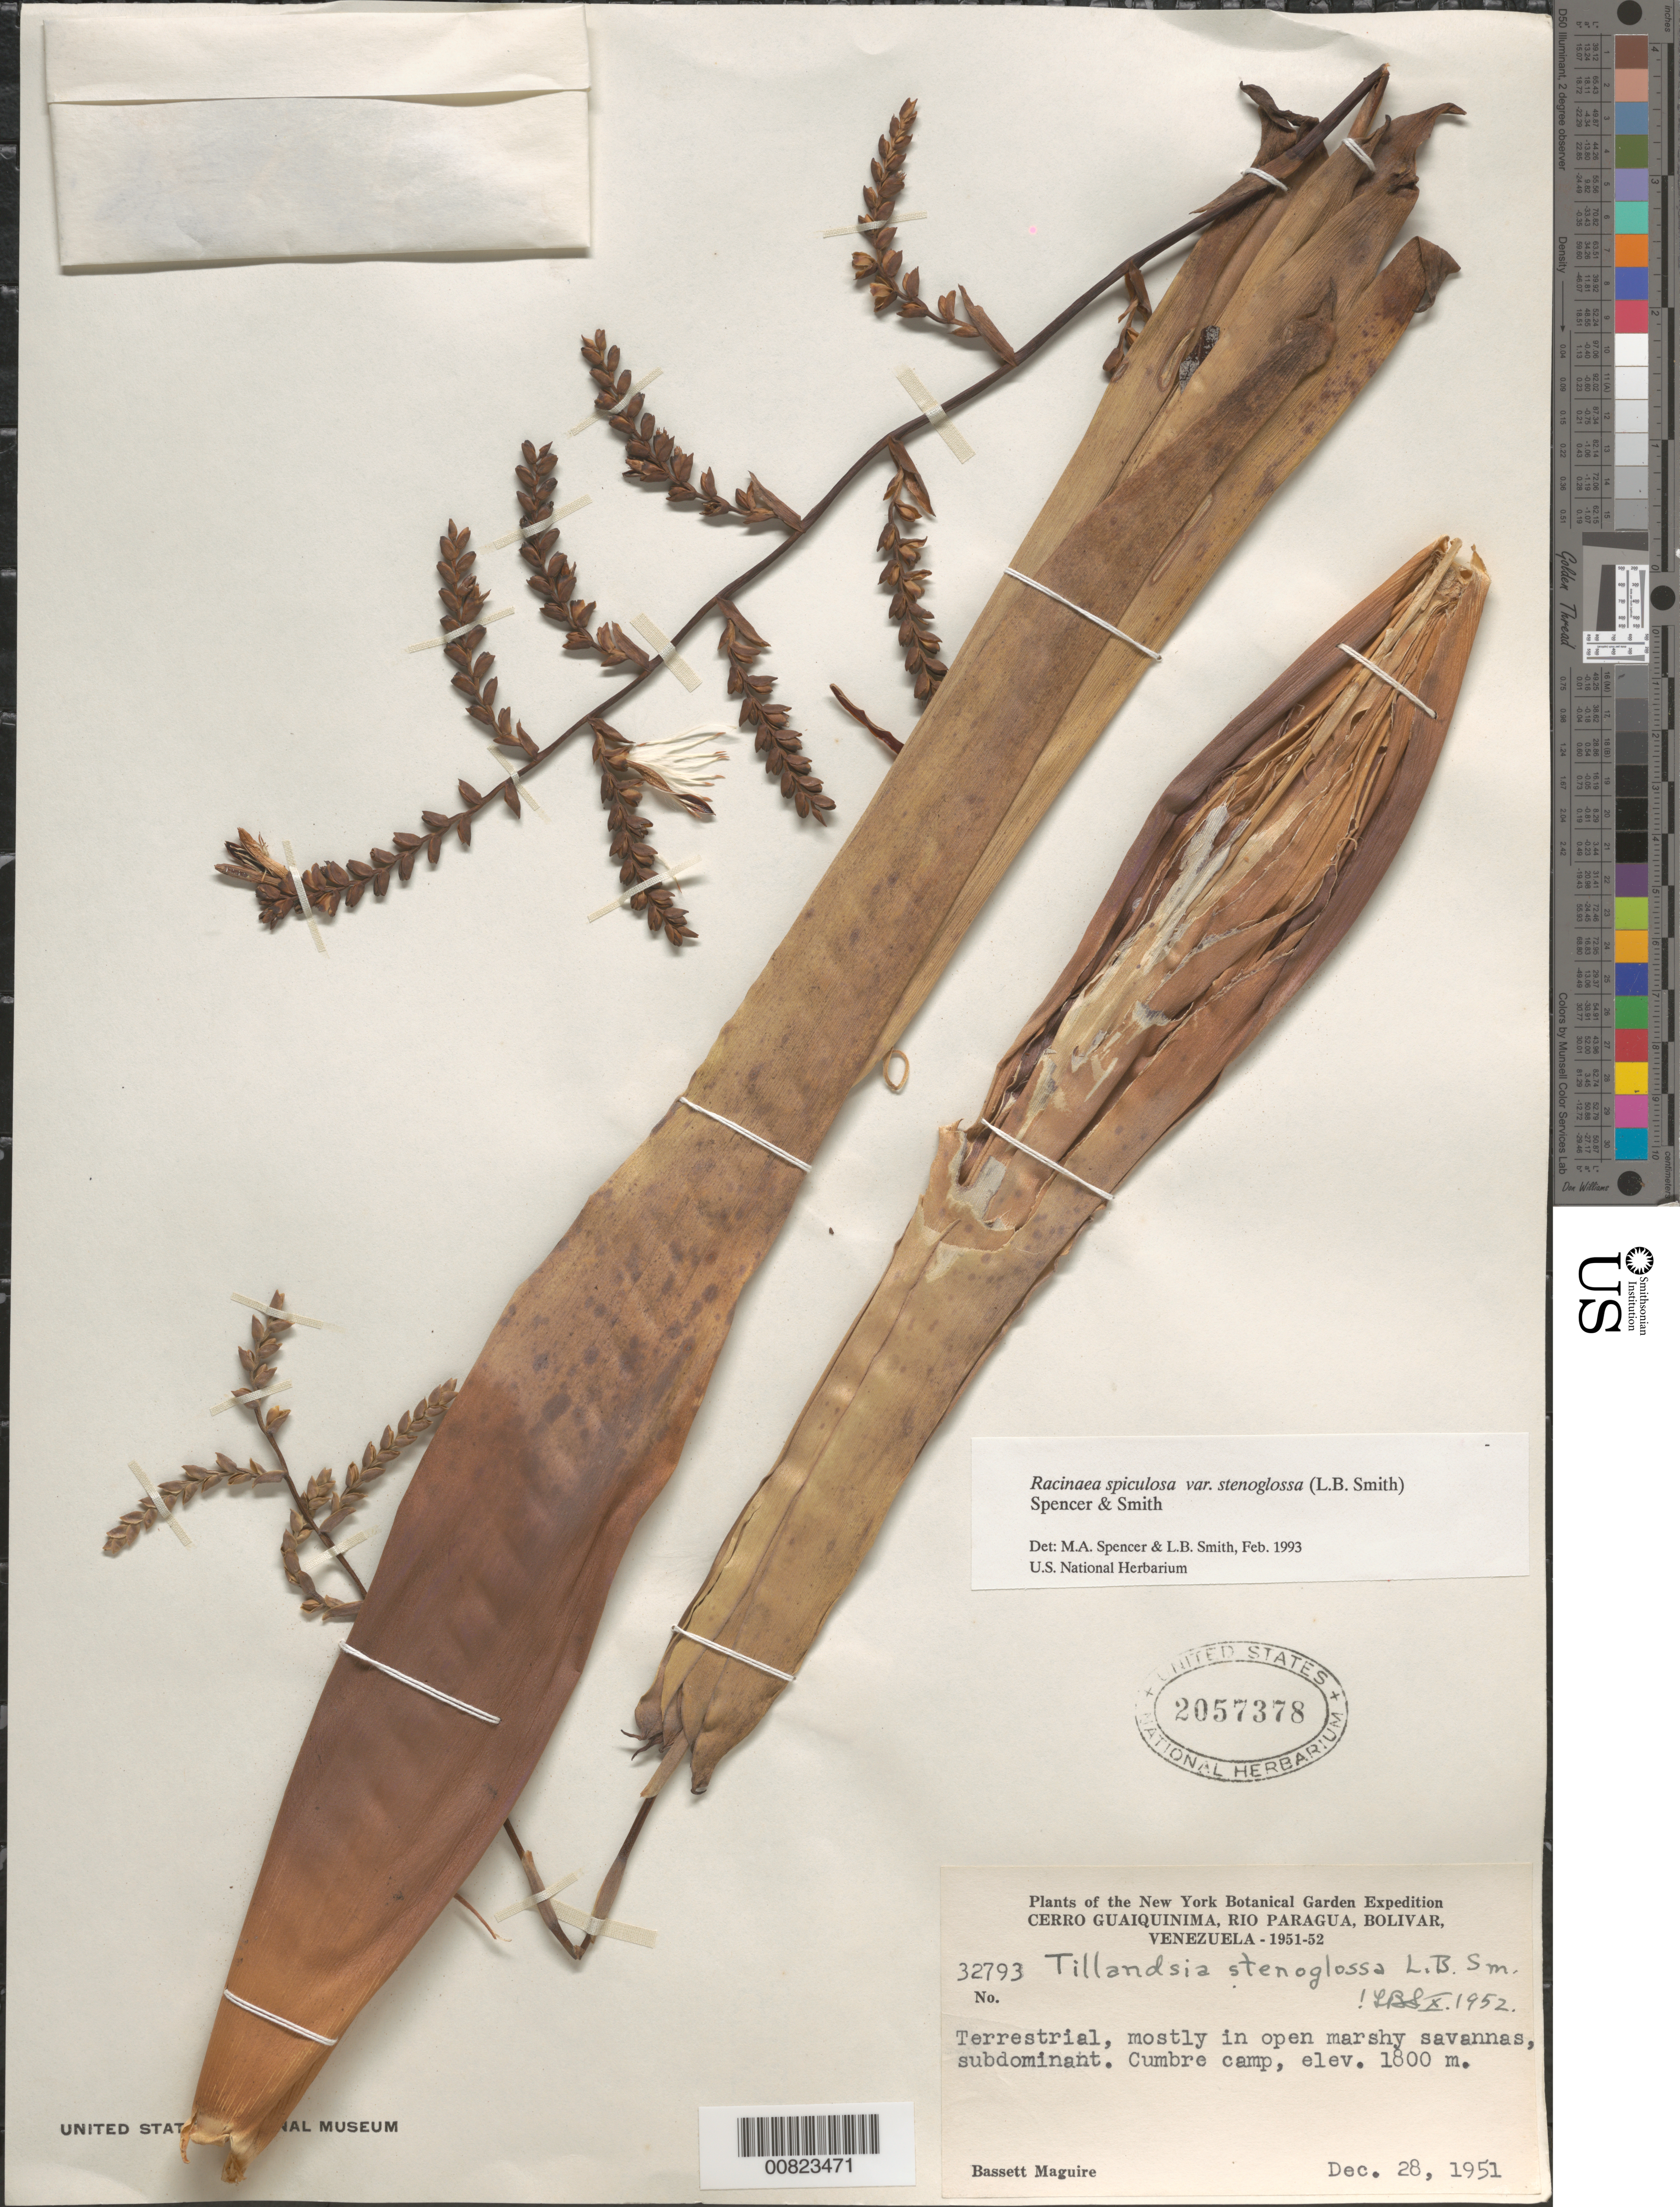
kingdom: Plantae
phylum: Tracheophyta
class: Liliopsida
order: Poales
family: Bromeliaceae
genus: Racinaea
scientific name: Racinaea spiculosa var. stenoglossa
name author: (L.B. Sm.) M.A. Spencer & L.B. Sm.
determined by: Spencer, M. A.; Smith, L. B.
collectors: B. Maguire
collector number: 32793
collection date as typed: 28-Dec-51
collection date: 1951-12-28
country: Venezuela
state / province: Bolívar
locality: Cerro Guaiquinima, Río Paragua, Cumbre Camp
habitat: Open marshy savannas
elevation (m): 1800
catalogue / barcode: US 2057378